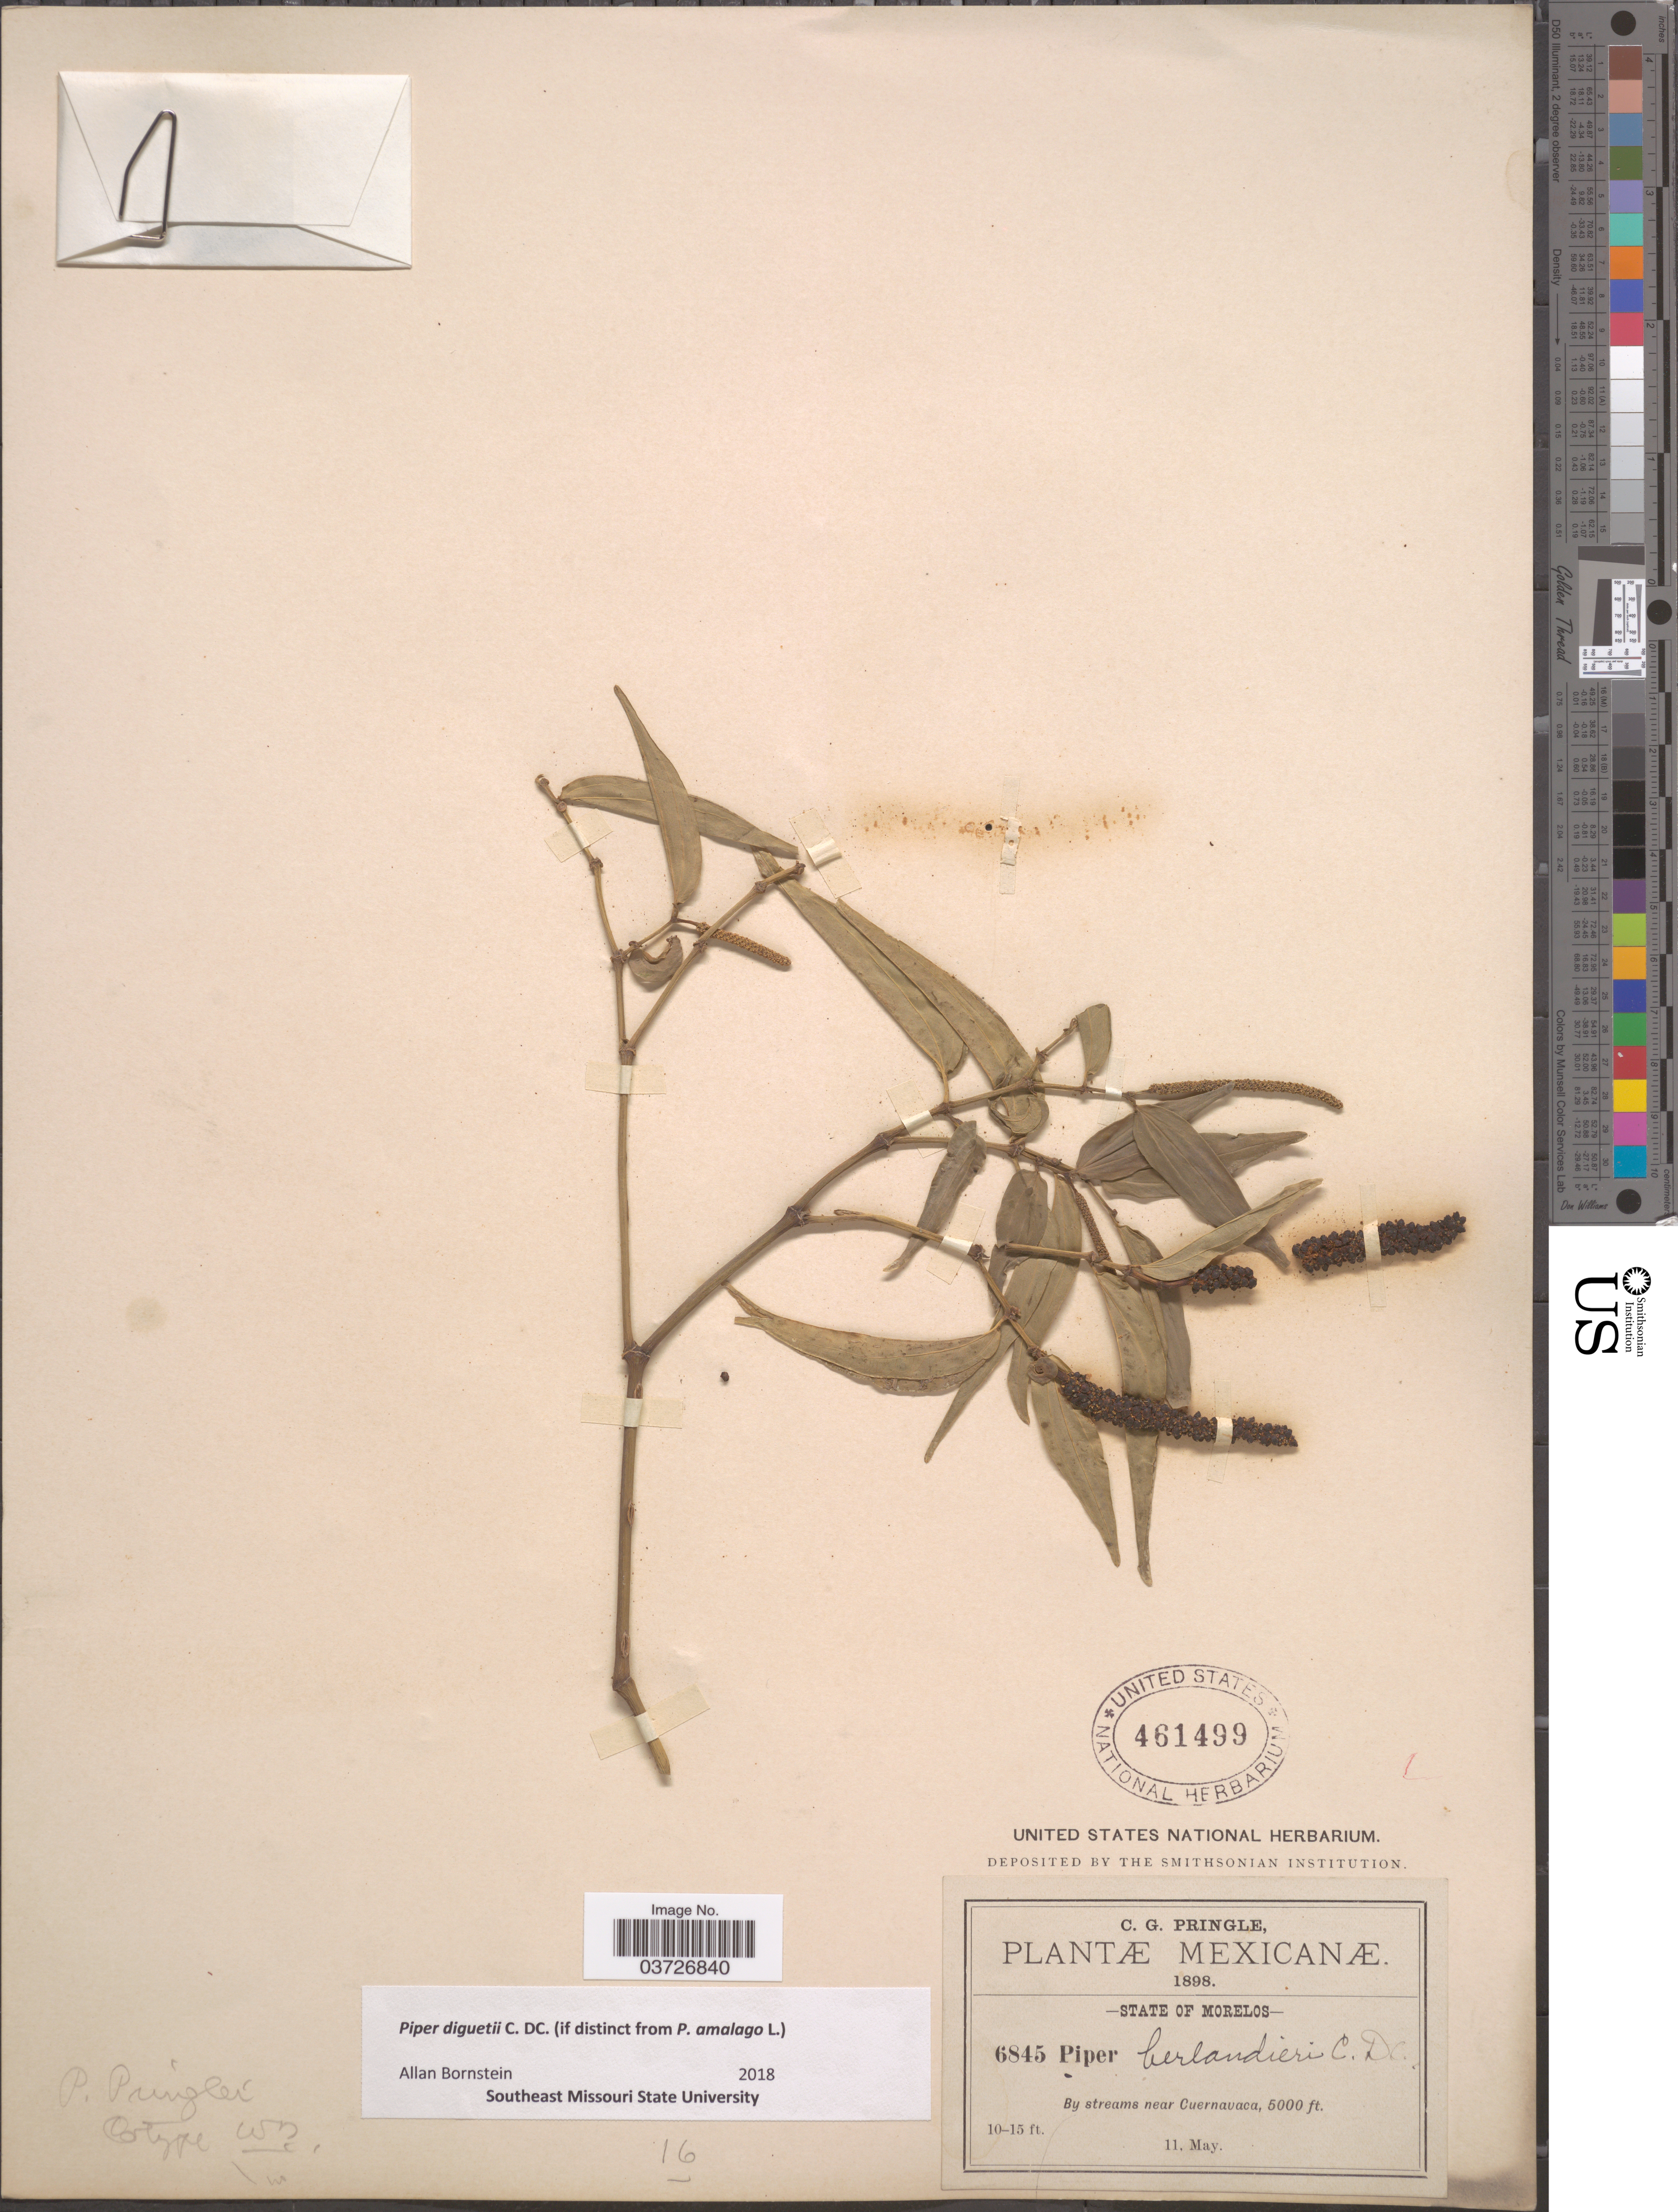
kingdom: Plantae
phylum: Tracheophyta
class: Magnoliopsida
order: Piperales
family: Piperaceae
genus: Piper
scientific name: Piper diguetii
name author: C. DC.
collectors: C. G. Pringle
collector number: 6845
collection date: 1898-05-11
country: Mexico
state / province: Morelos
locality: Near Cuernavaca.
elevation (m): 1524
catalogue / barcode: US 461499